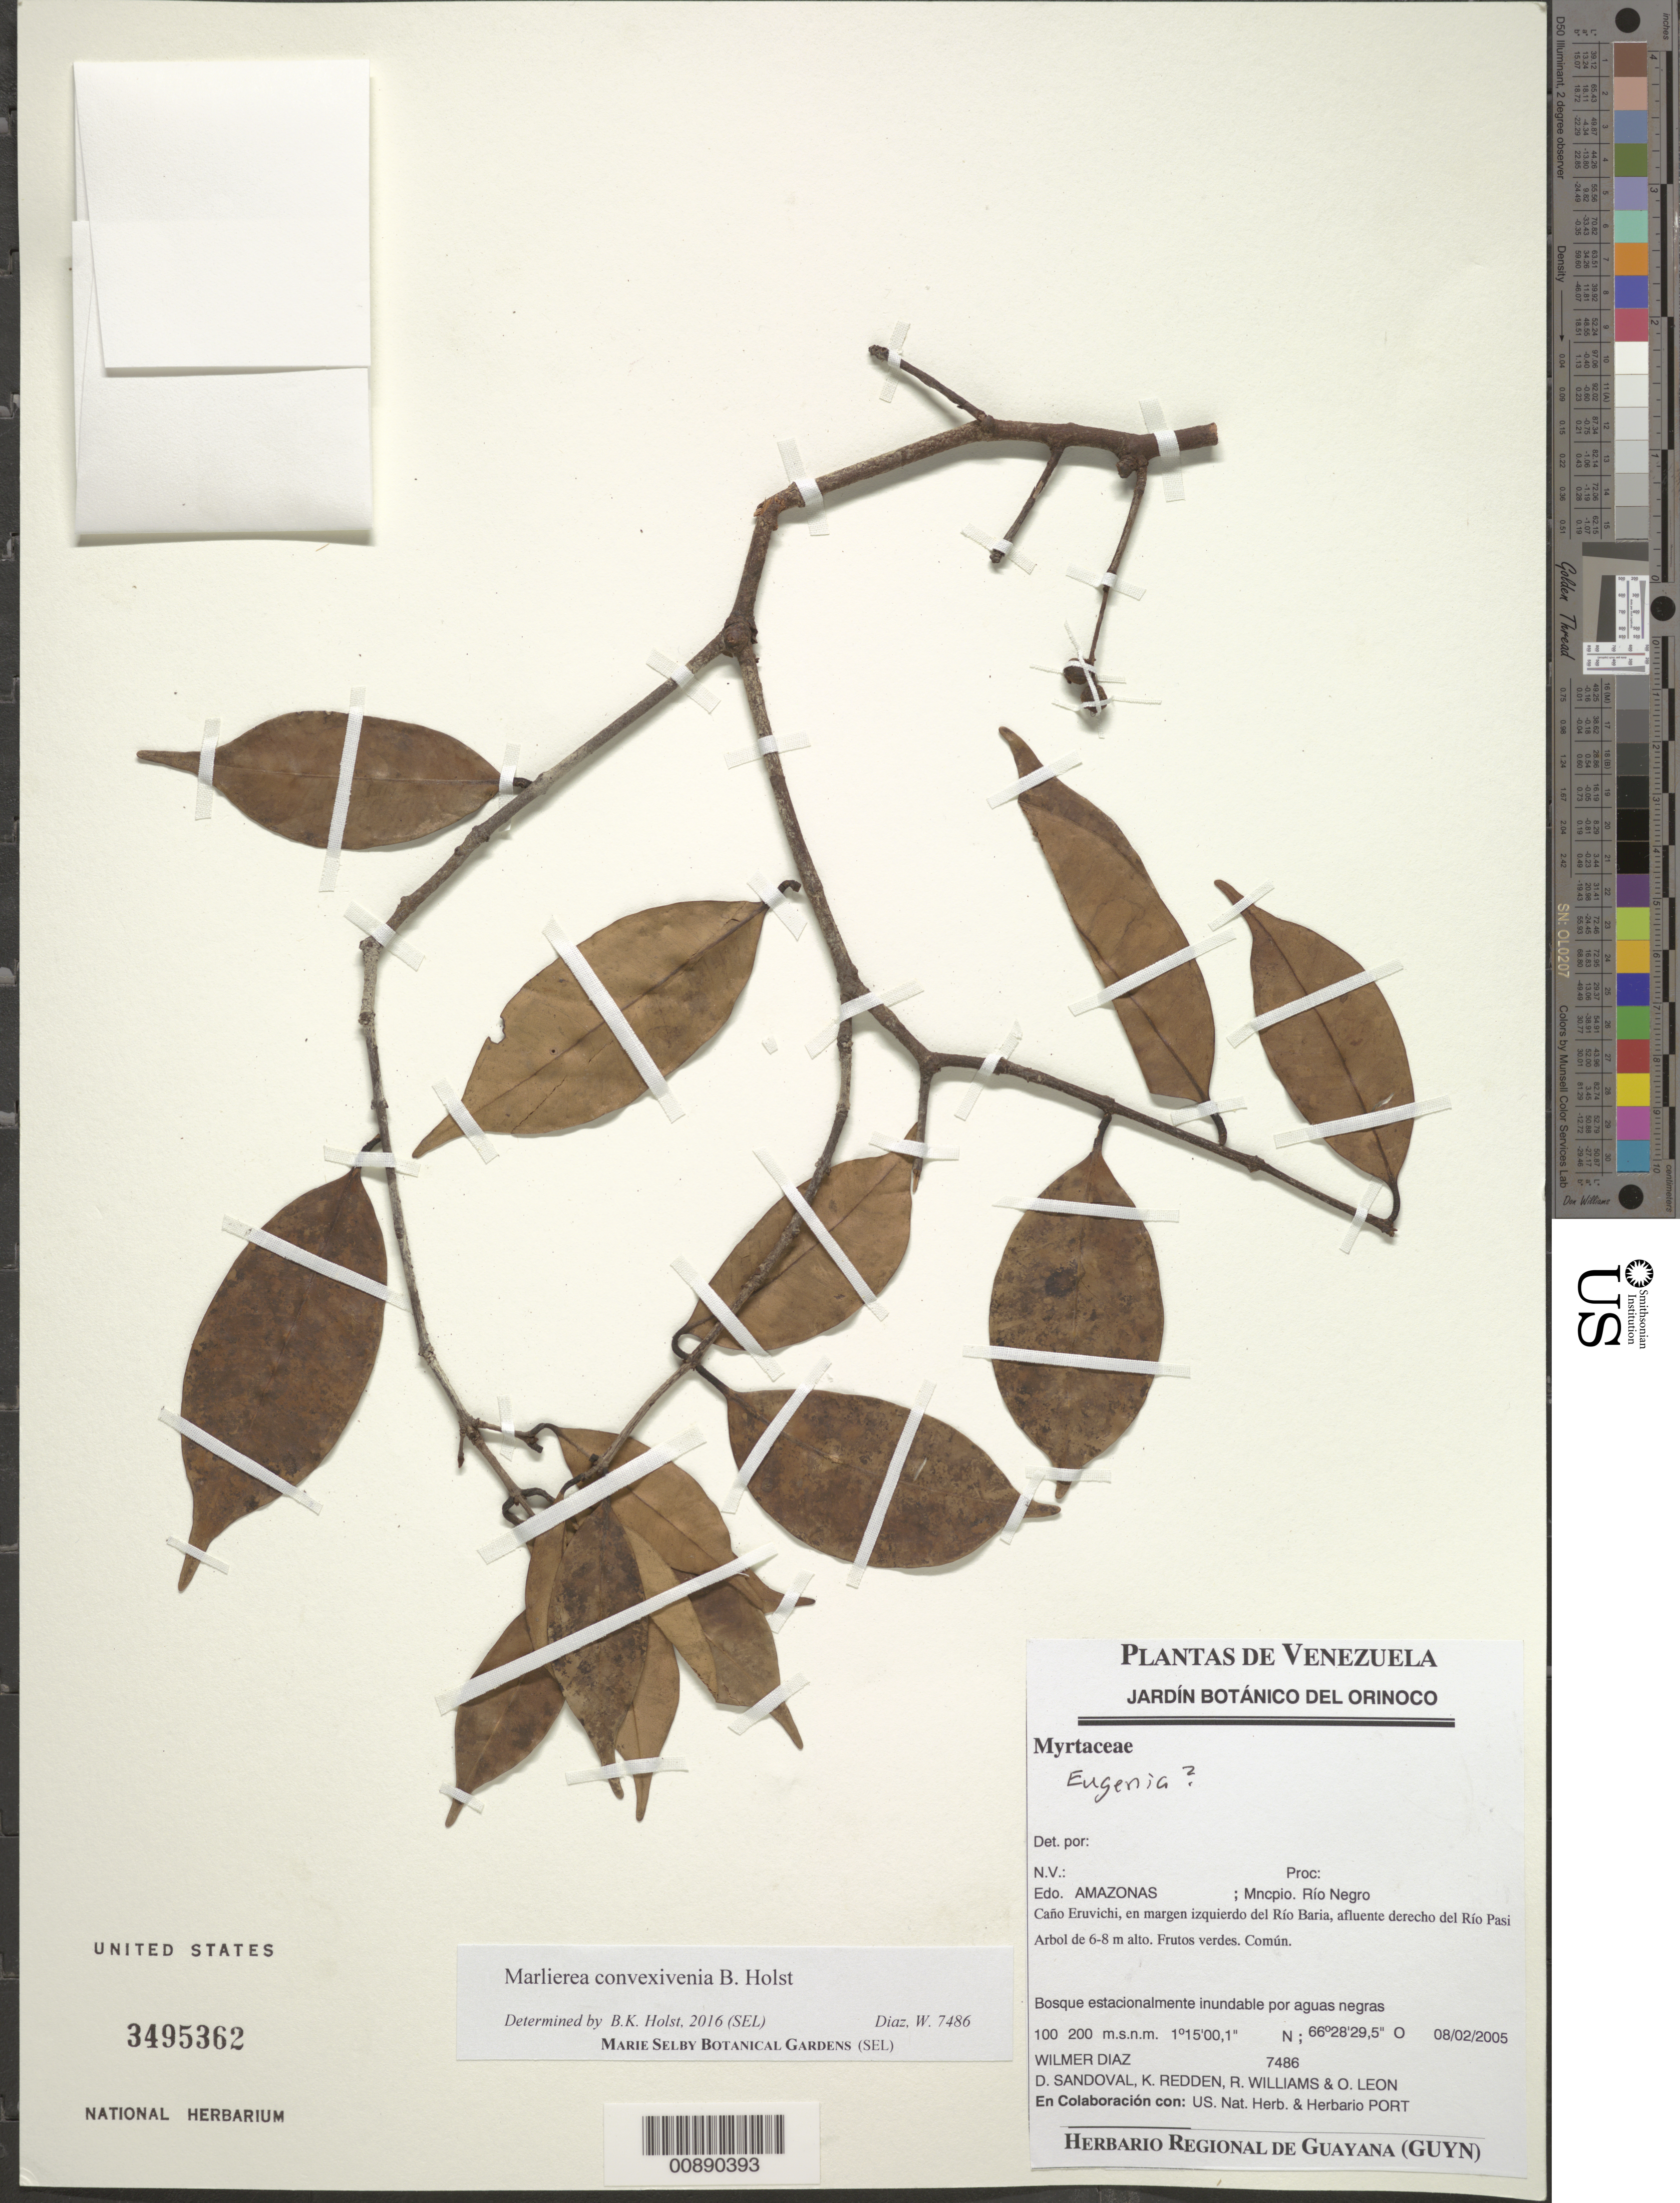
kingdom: Plantae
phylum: Tracheophyta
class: Magnoliopsida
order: Myrtales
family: Myrtaceae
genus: Myrcia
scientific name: Myrcia convexivenia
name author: (B. Holst) E. Lucas & C.E. Wilson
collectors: W. Díaz P., D. Sandoval, K. M. Redden, R. Williams & O. León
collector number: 7486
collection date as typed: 8-Feb-05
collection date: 2005-02-08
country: Venezuela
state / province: Amazonas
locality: Mun. Río Negro, Caño Eruvichi, en margen Río Baria, afluente del Río Pasimoni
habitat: Bosque estacionalmente inundable por aguas negras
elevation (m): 100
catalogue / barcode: US 3495362